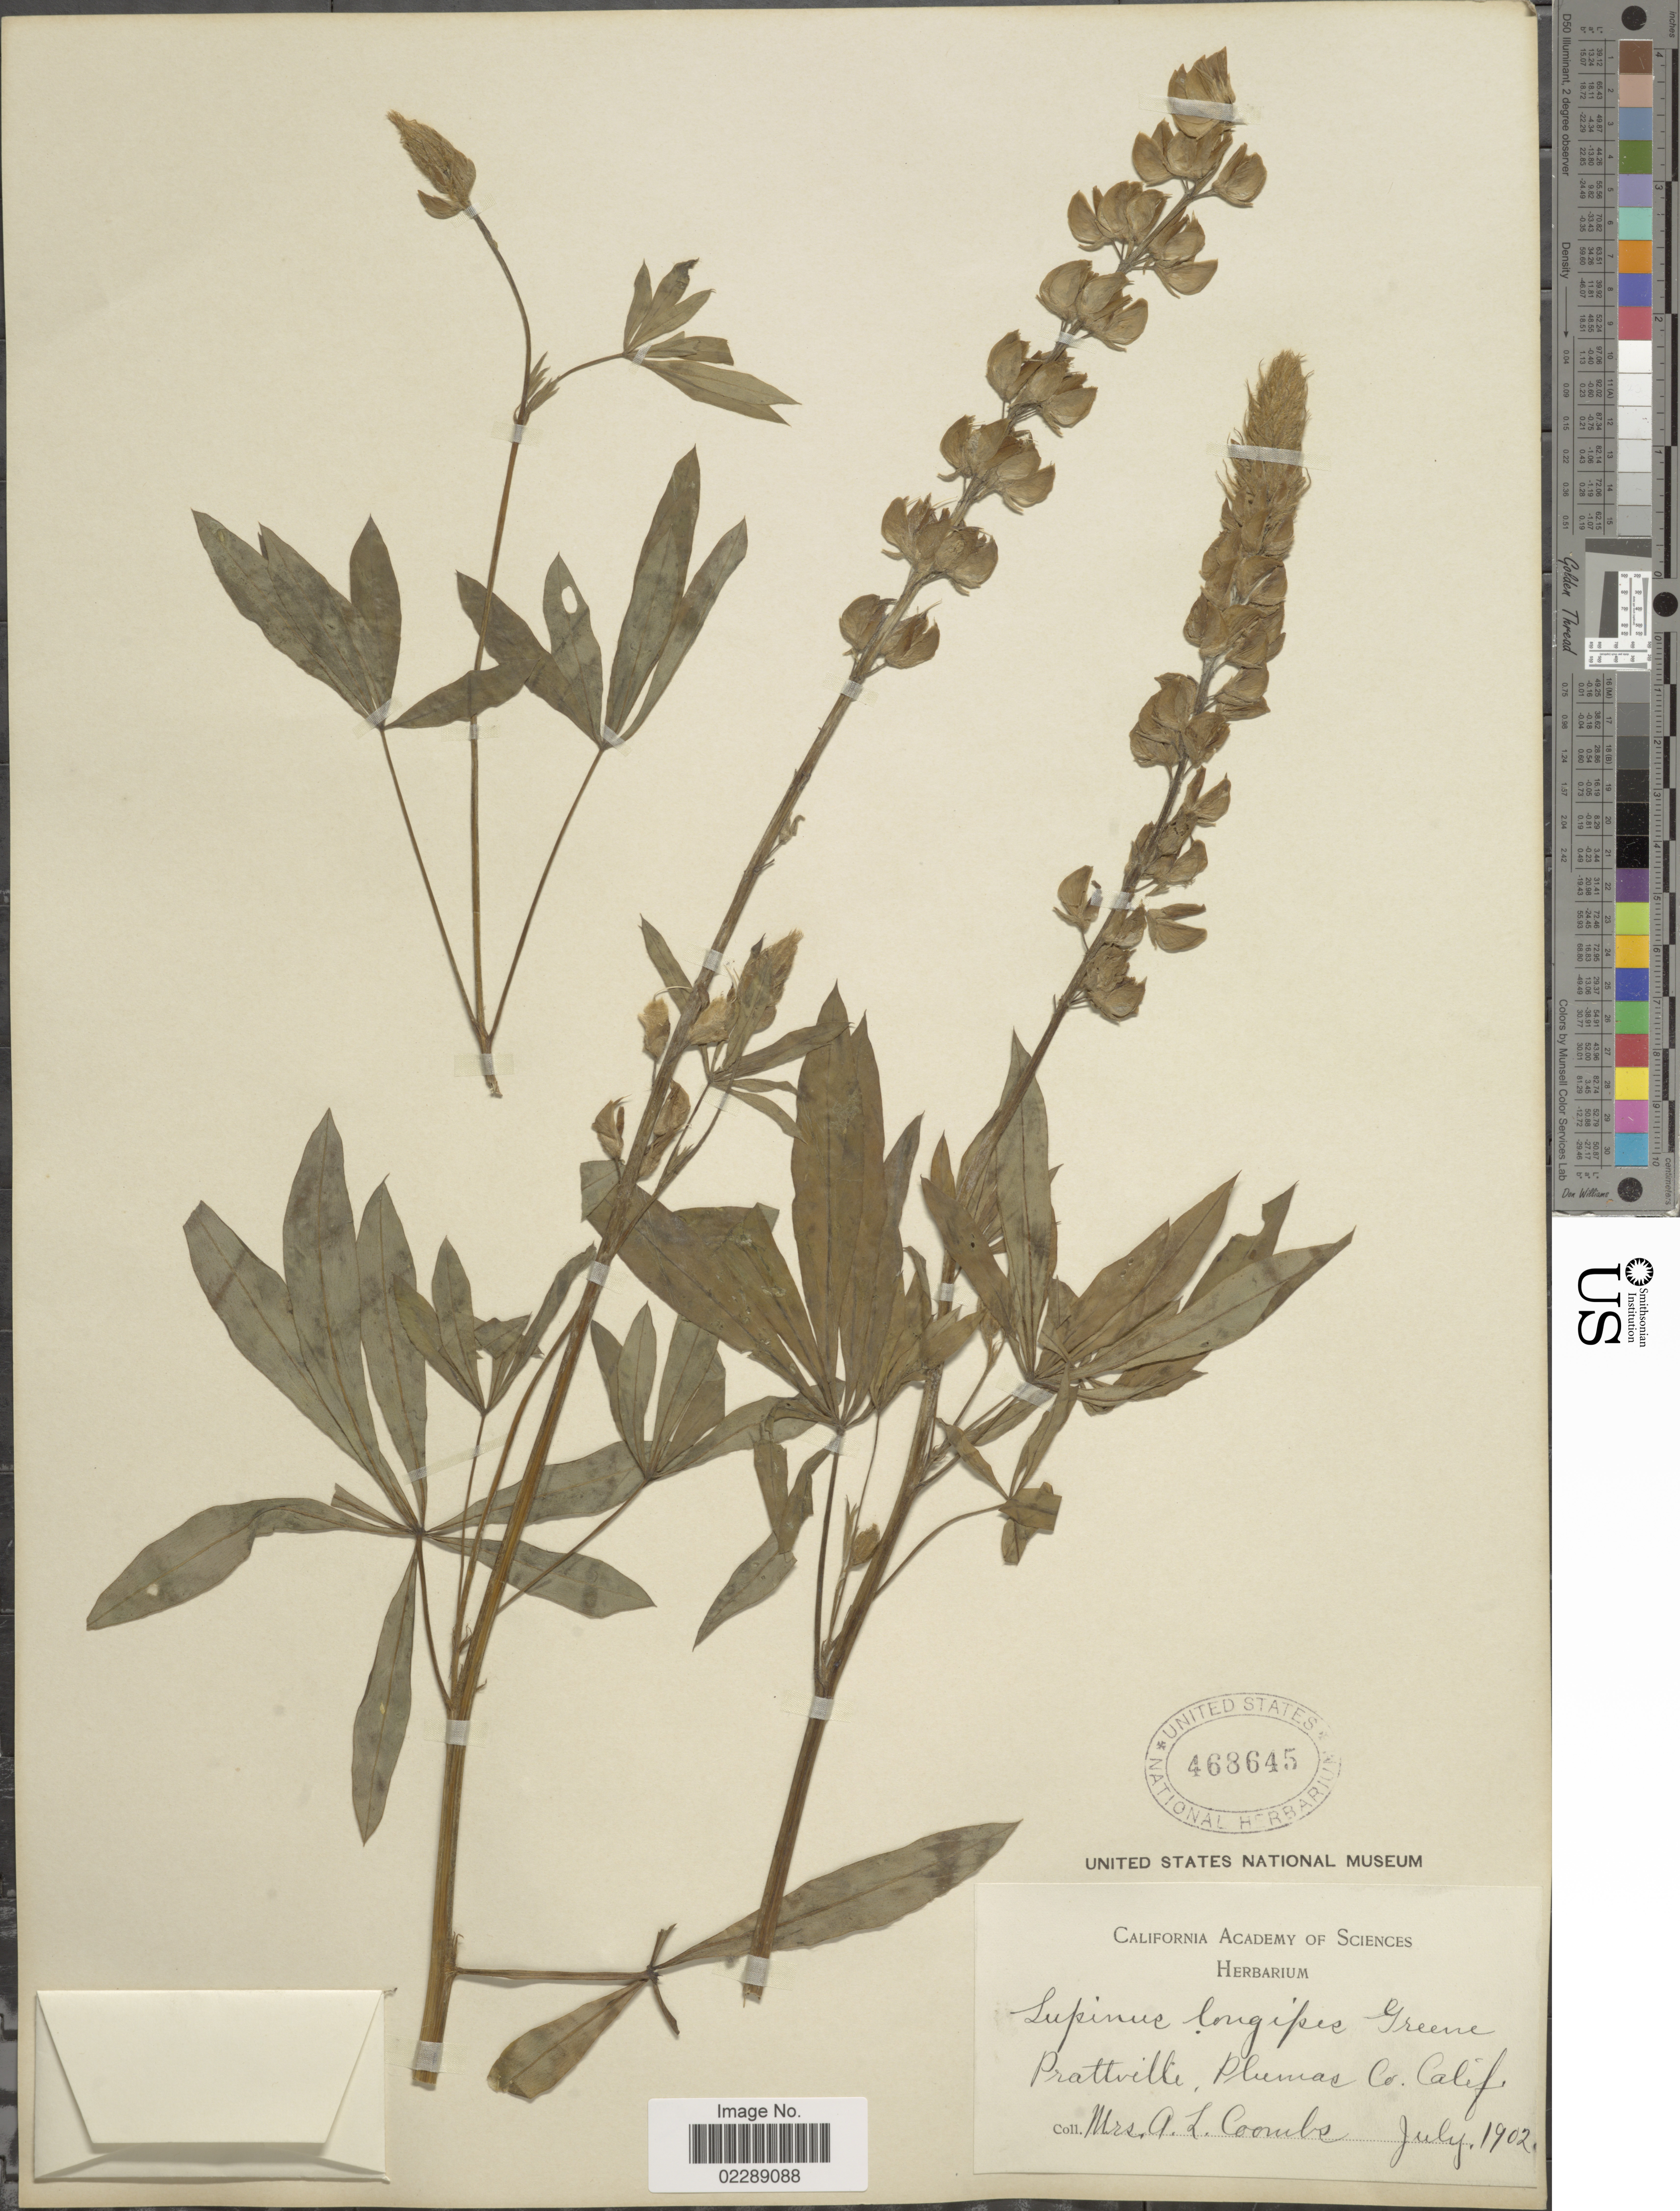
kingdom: Plantae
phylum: Tracheophyta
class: Magnoliopsida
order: Fabales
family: Fabaceae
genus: Lupinus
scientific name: Lupinus sp.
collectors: A. Coombs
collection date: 1902-07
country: United States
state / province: California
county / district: Plumas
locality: Pratville, Plumas Co., Calif.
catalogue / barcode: US 468645